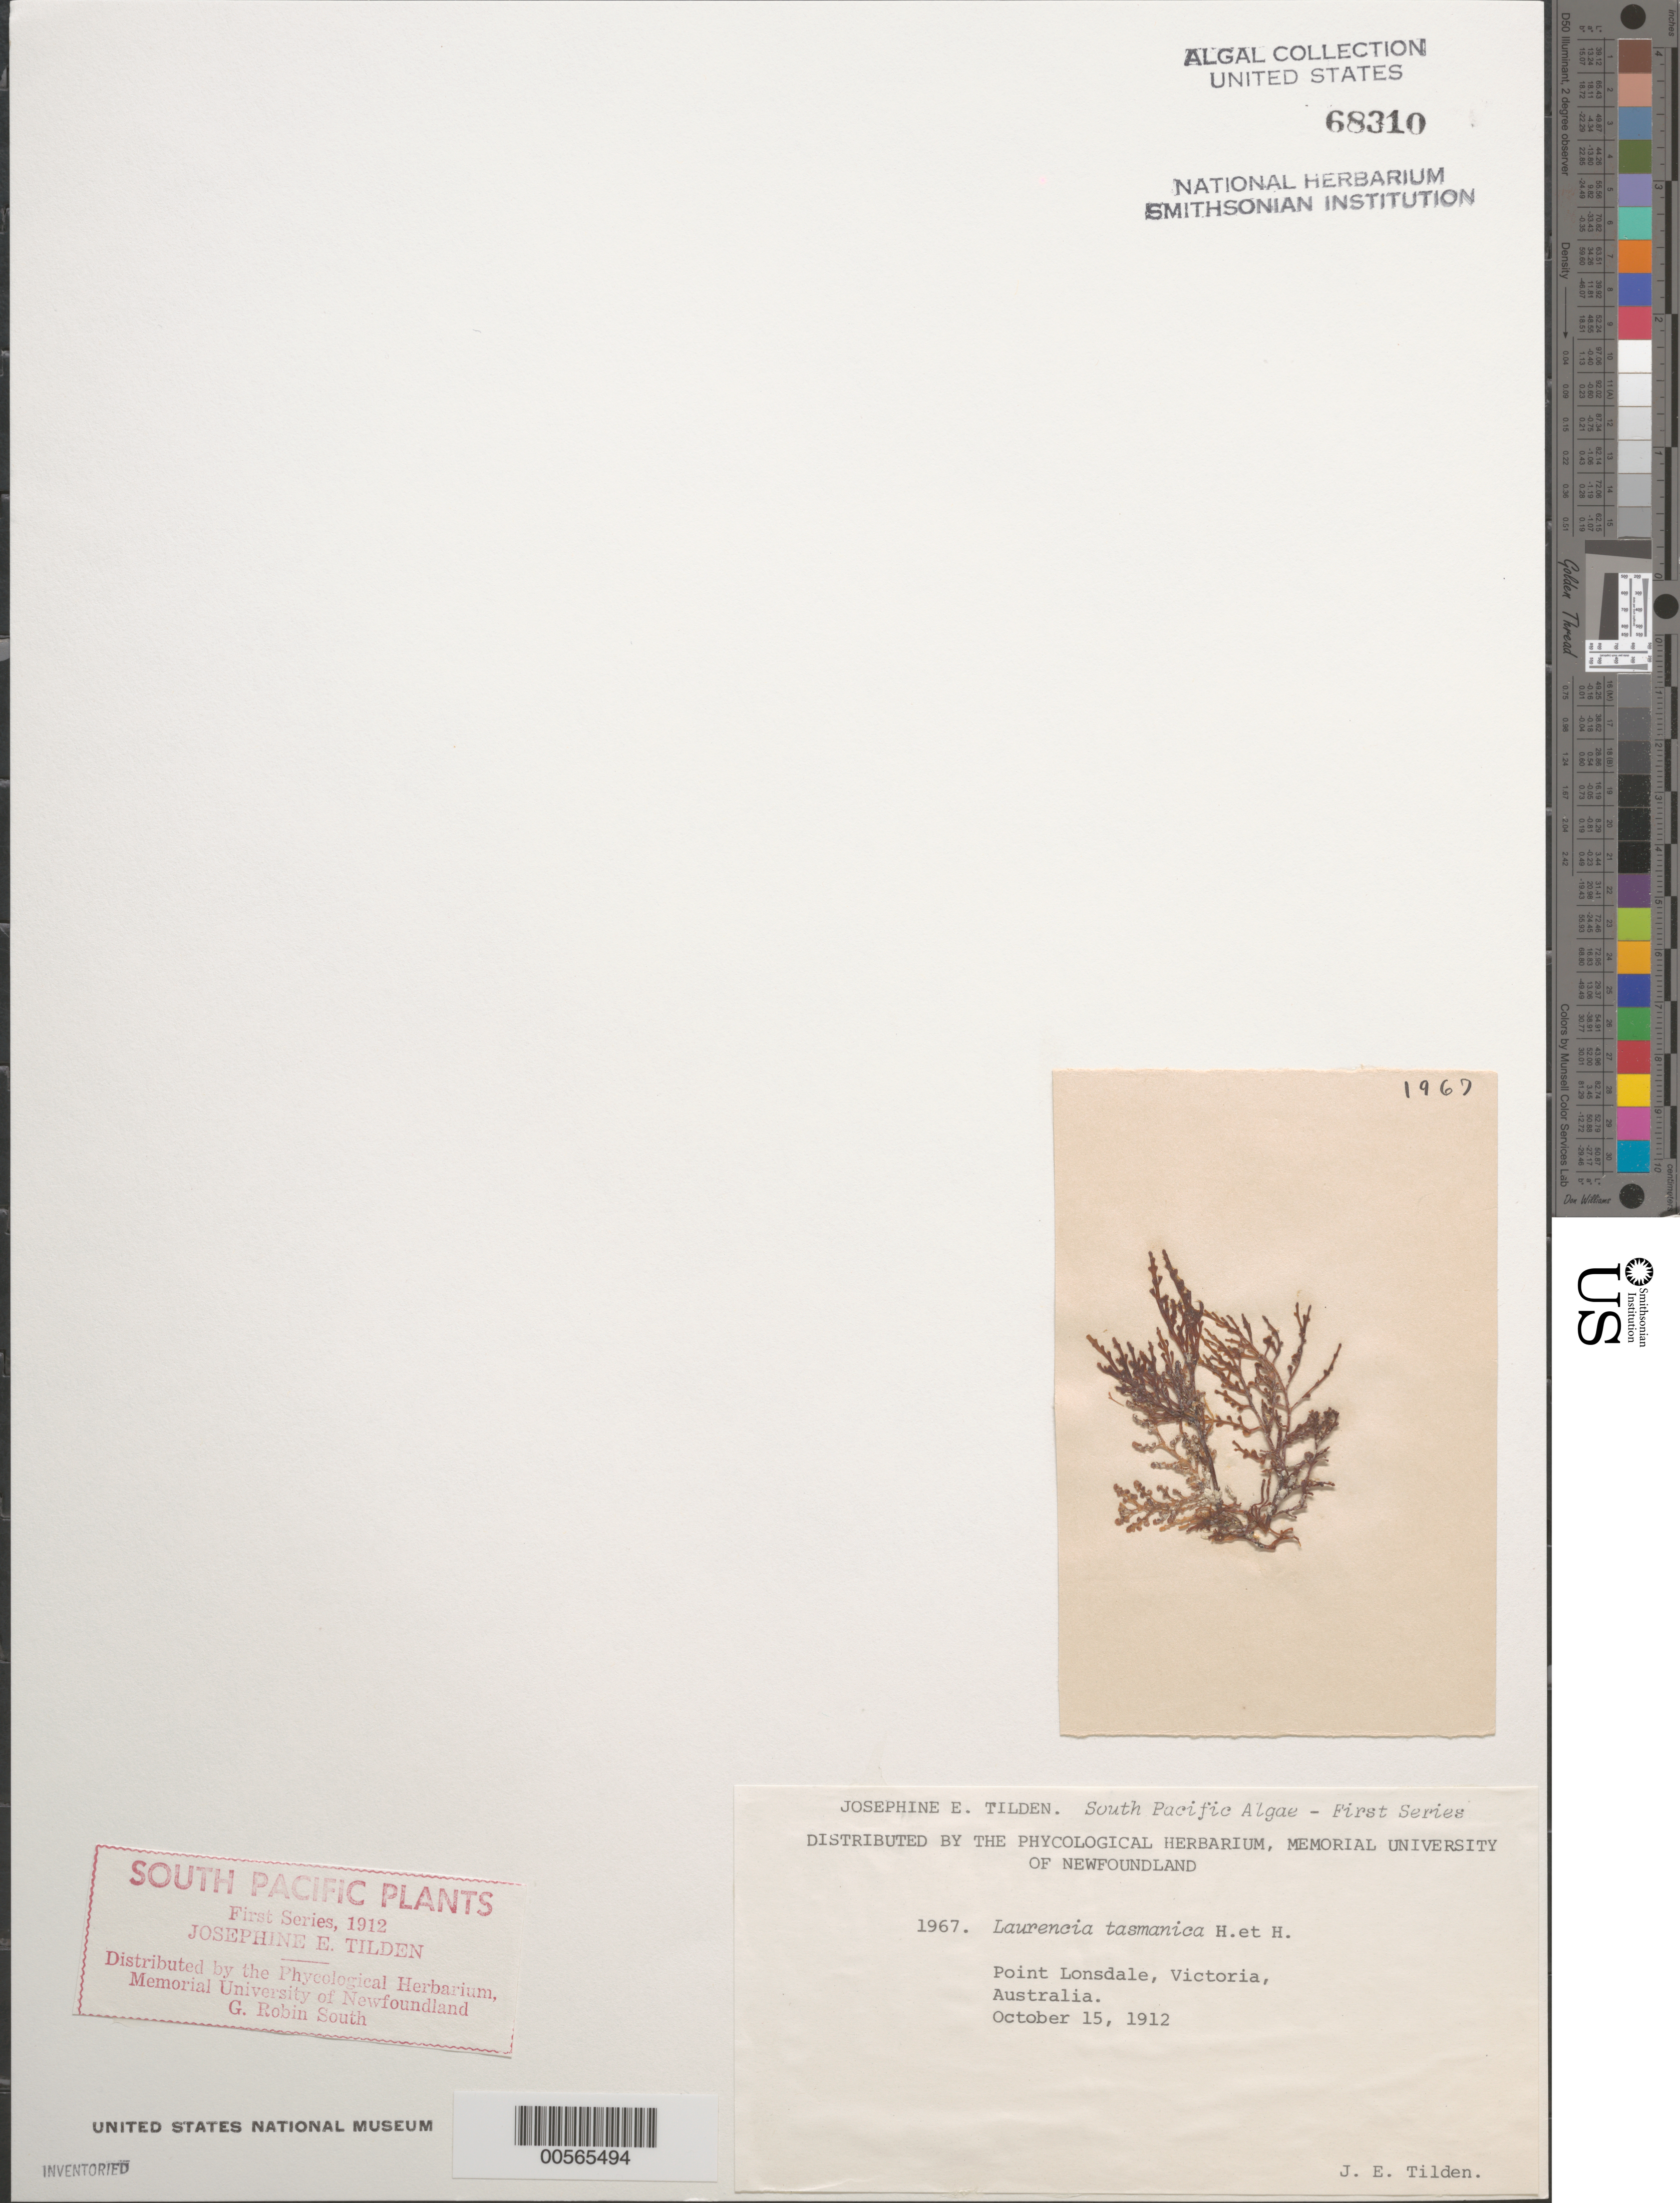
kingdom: Plantae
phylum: Rhodophyta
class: Florideophyceae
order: Ceramiales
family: Rhodomelaceae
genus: Laurencia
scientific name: Laurencia tasmanica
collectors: J. E. Tilden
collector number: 1967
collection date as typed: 15 Oct 1912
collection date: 1912-10-15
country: Australia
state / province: Victoria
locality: Point lonsdale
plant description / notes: Tilden, South Pacific Plants, First Series, 1912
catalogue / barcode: US 68310